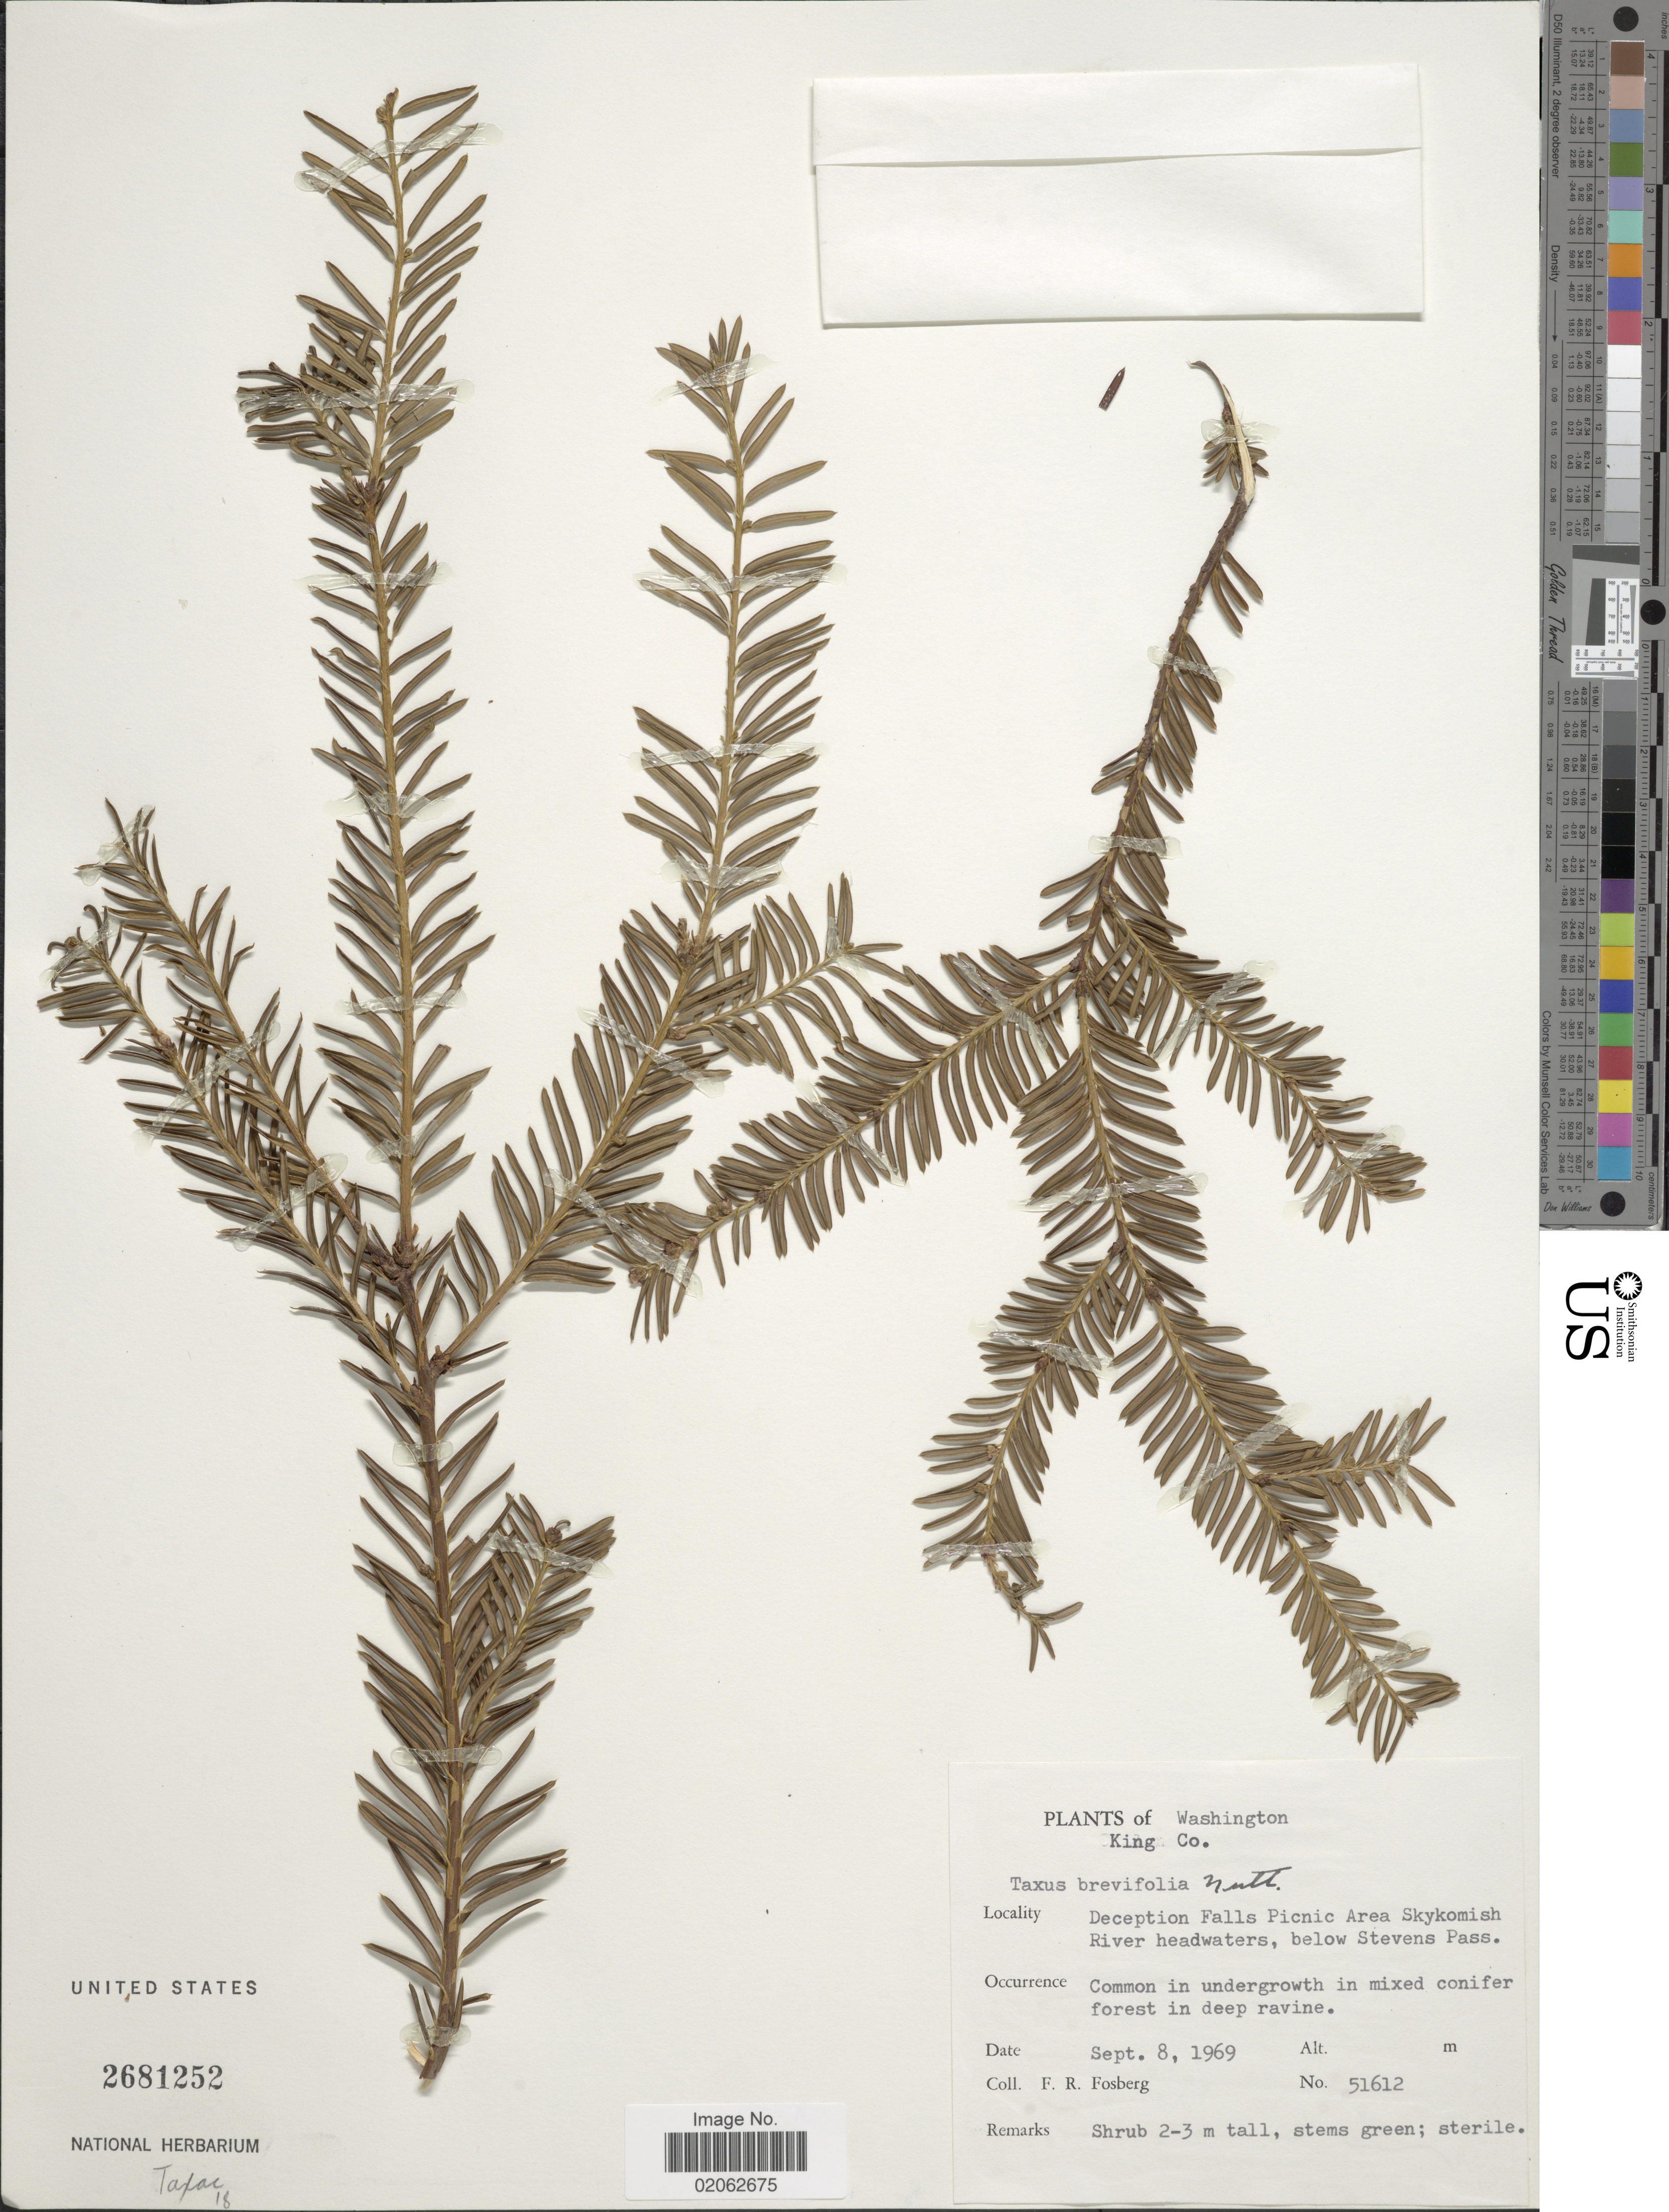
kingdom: Plantae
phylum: Tracheophyta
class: Pinopsida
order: Pinales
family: Taxaceae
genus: Taxus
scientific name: Taxus brevifolia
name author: Nutt.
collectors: F. R. Fosberg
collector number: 51612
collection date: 1969-09-08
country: United States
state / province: Washington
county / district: King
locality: Washington, King Co., Deception Falls Picnic Area Skykomish River headwaters, below Stevens Pass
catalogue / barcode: US 2681252